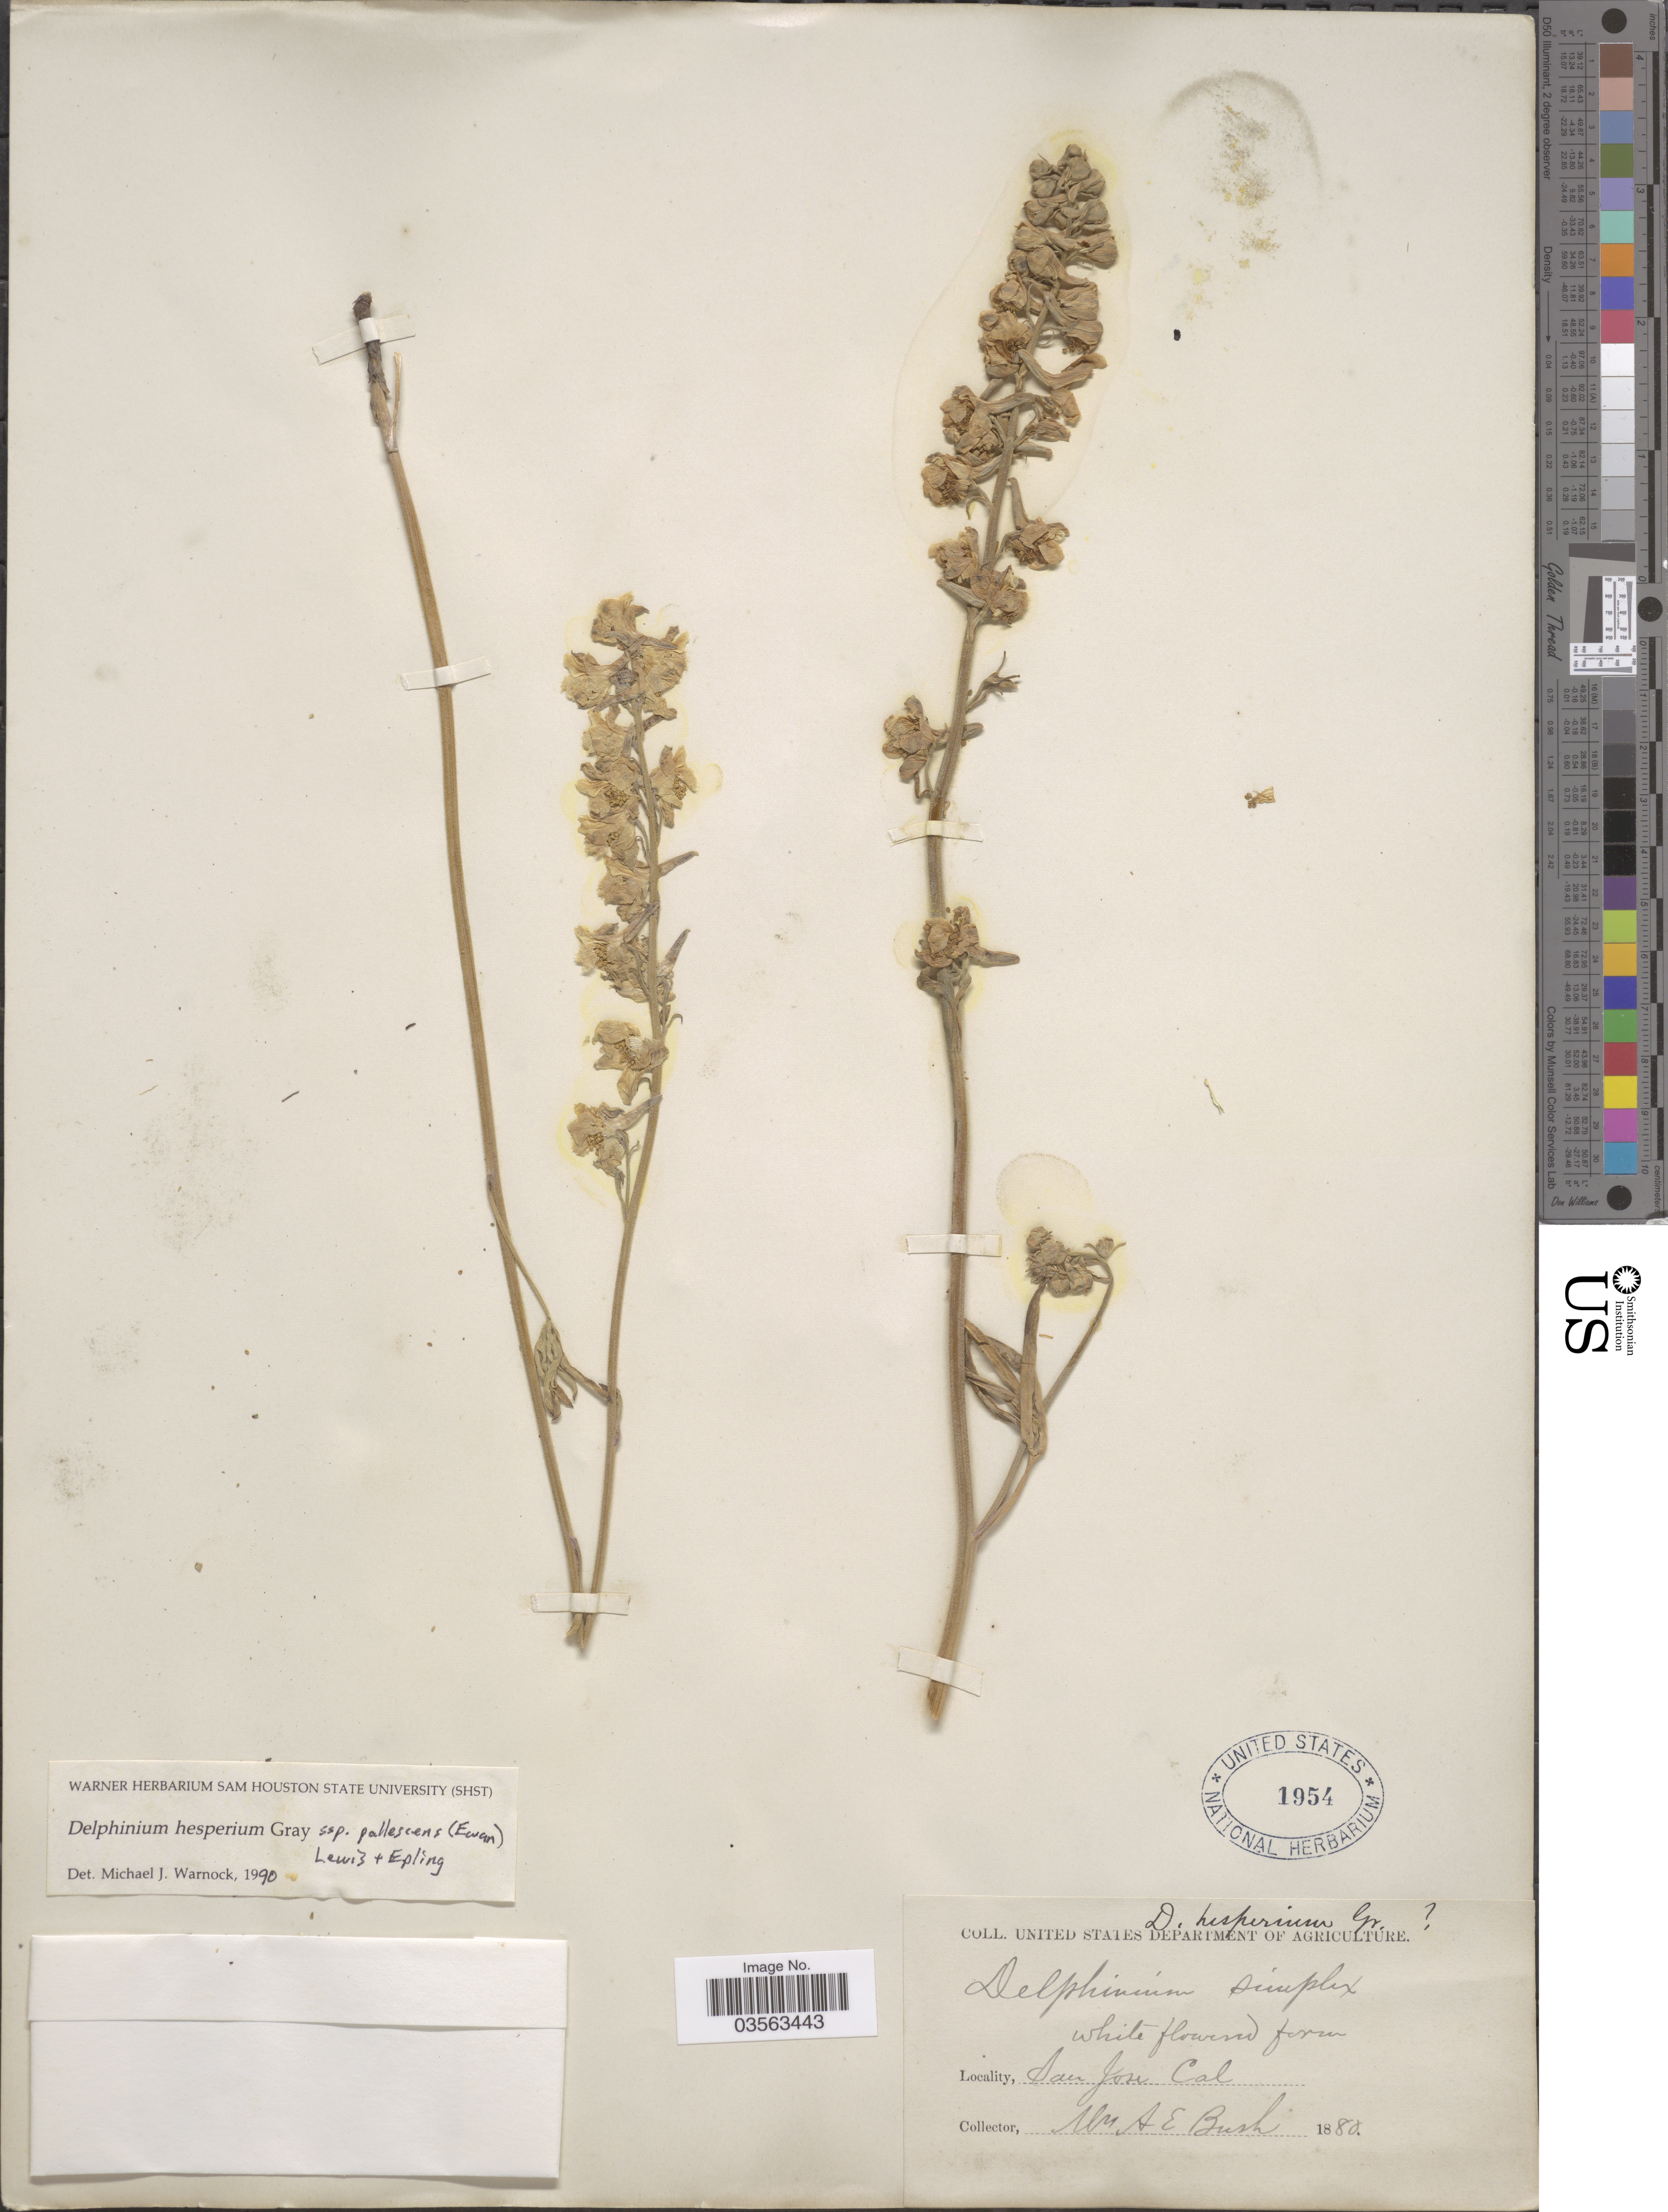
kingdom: Plantae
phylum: Tracheophyta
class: Magnoliopsida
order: Ranunculales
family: Ranunculaceae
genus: Delphinium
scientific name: Delphinium hesperium subsp. pallescens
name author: (Ewan) F. H. Lewis & Epling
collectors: A. E. Bush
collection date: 1880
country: United States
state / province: California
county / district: Santa Clara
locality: San Jose.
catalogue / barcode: US 1954